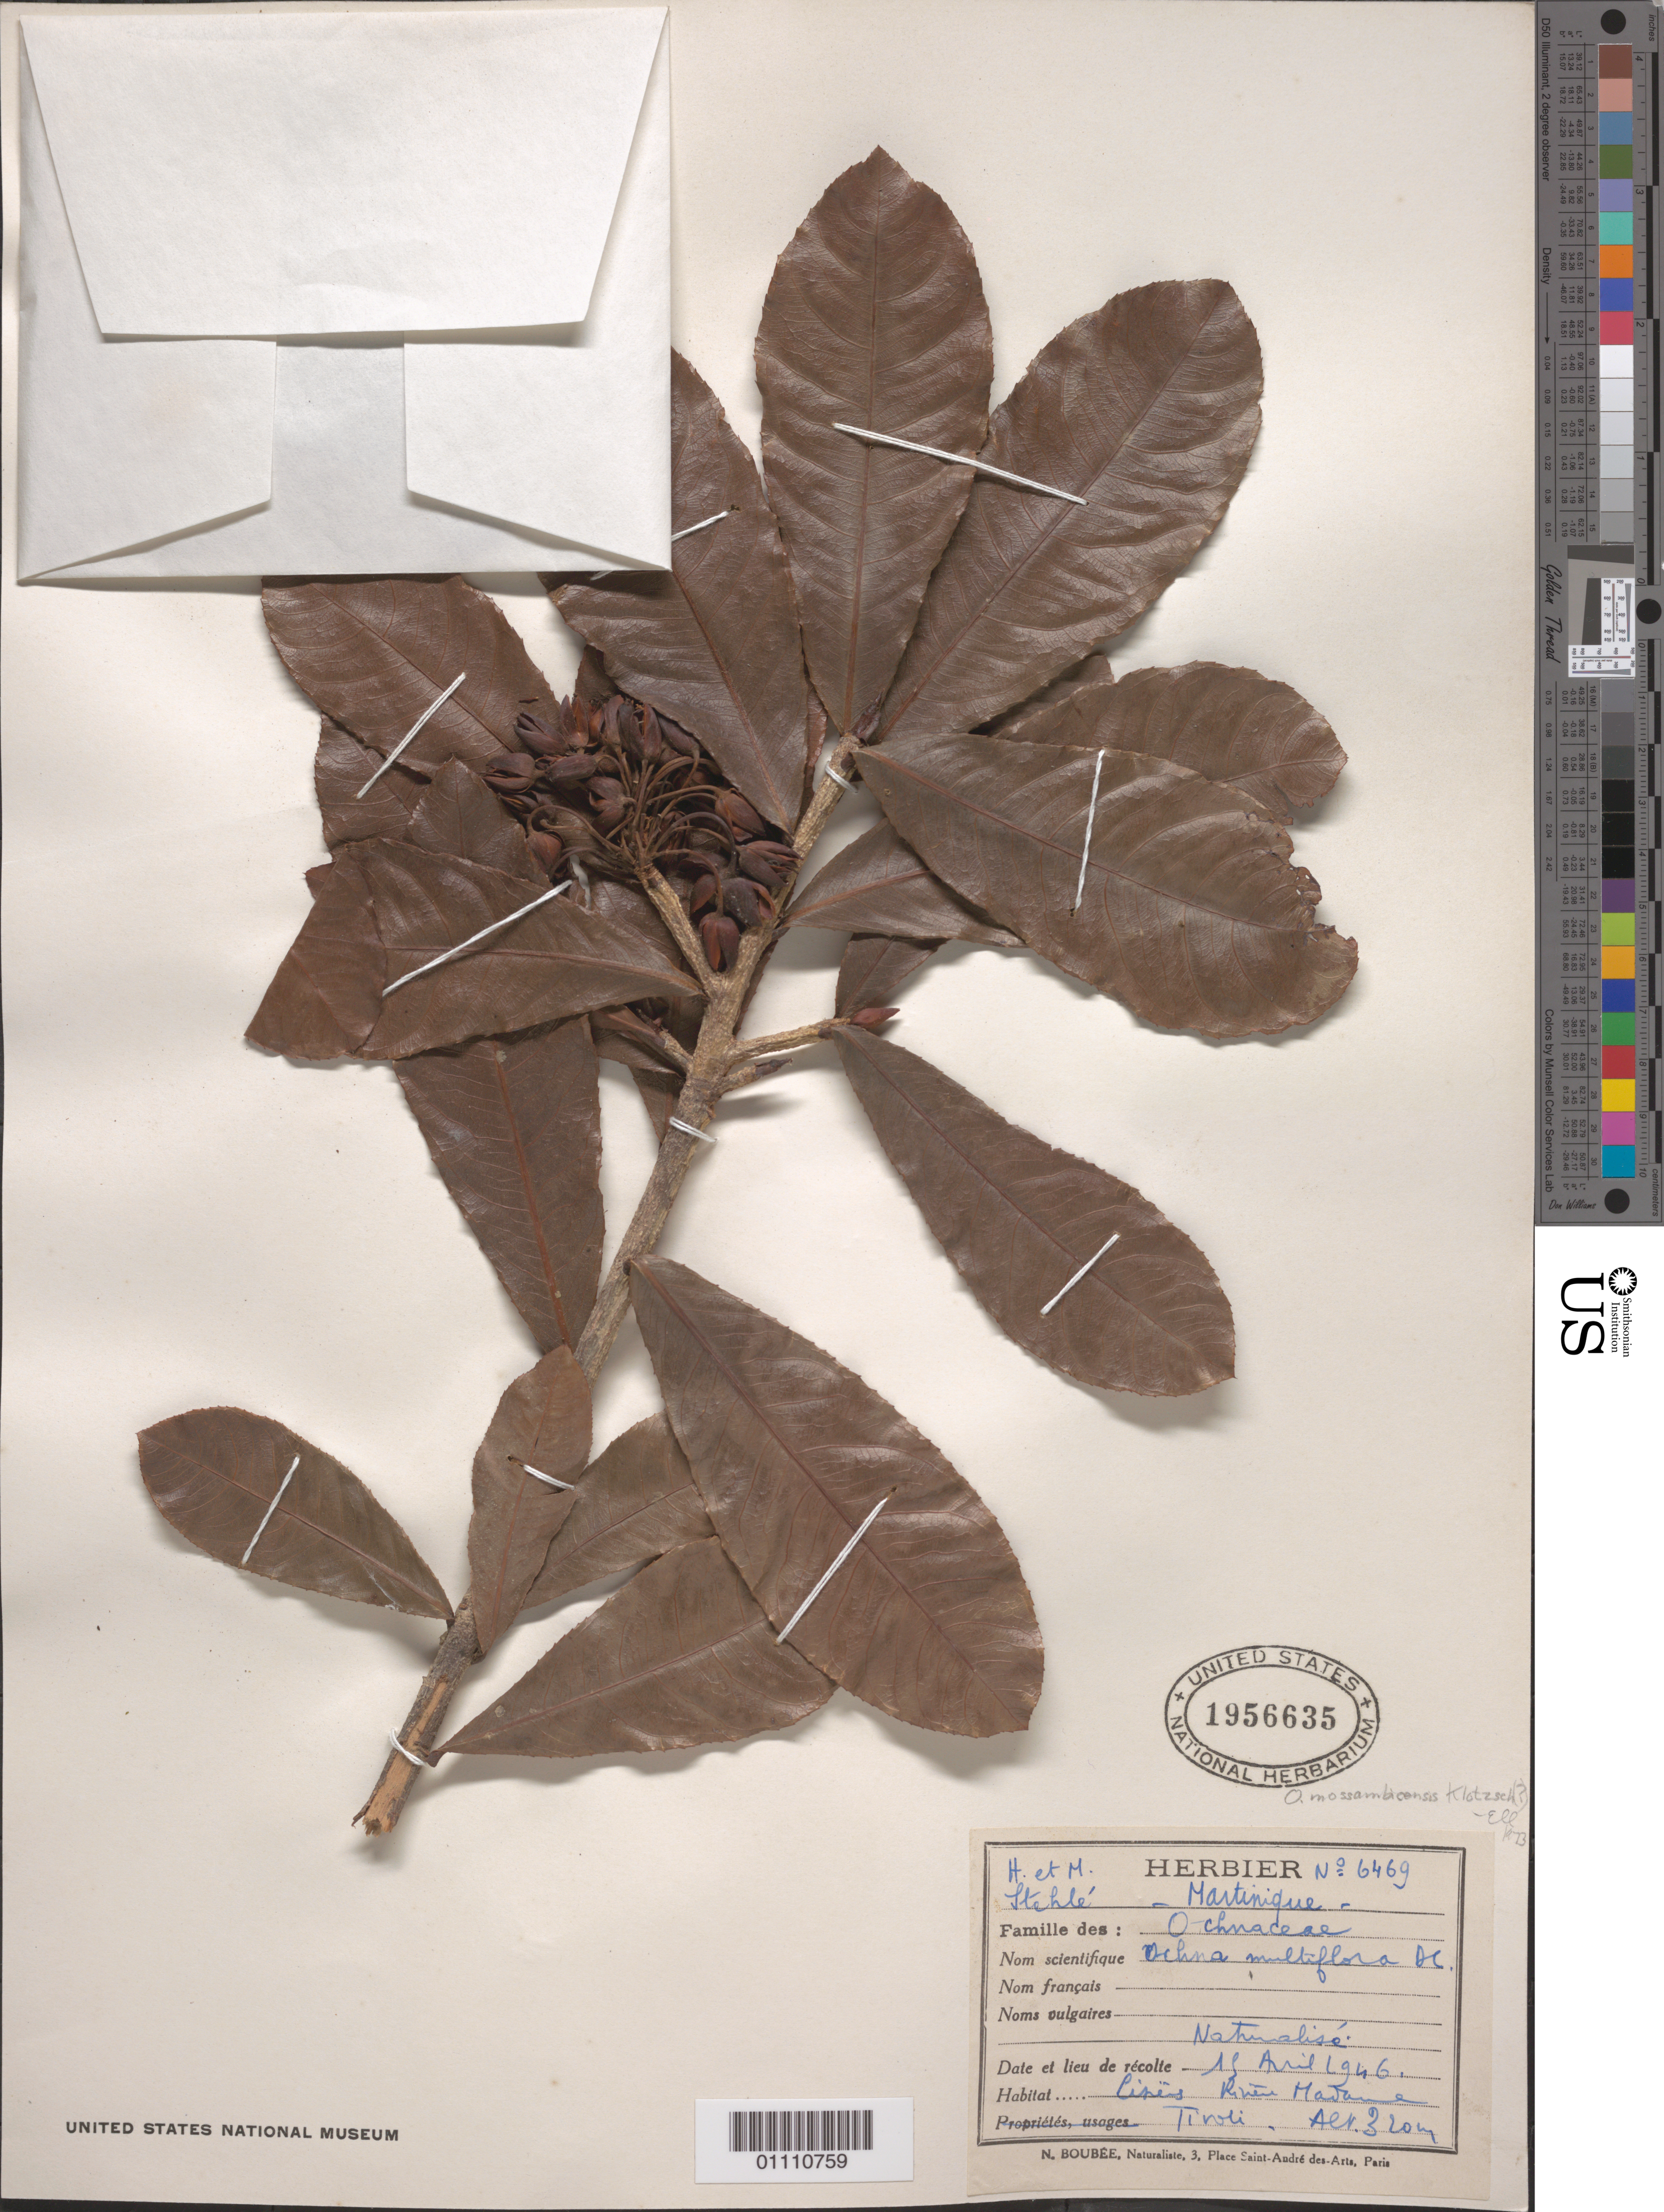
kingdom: Plantae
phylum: Tracheophyta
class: Magnoliopsida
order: Malpighiales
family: Ochnaceae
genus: Ochna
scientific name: Ochna mossambicensis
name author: Klotzsch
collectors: H. Stehlé & M. Stehlé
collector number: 6469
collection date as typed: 15 Apr 1946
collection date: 1946-04-15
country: Martinique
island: Martinique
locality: Lines Riviere Madame, Tivoli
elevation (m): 320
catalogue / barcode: US 1956635